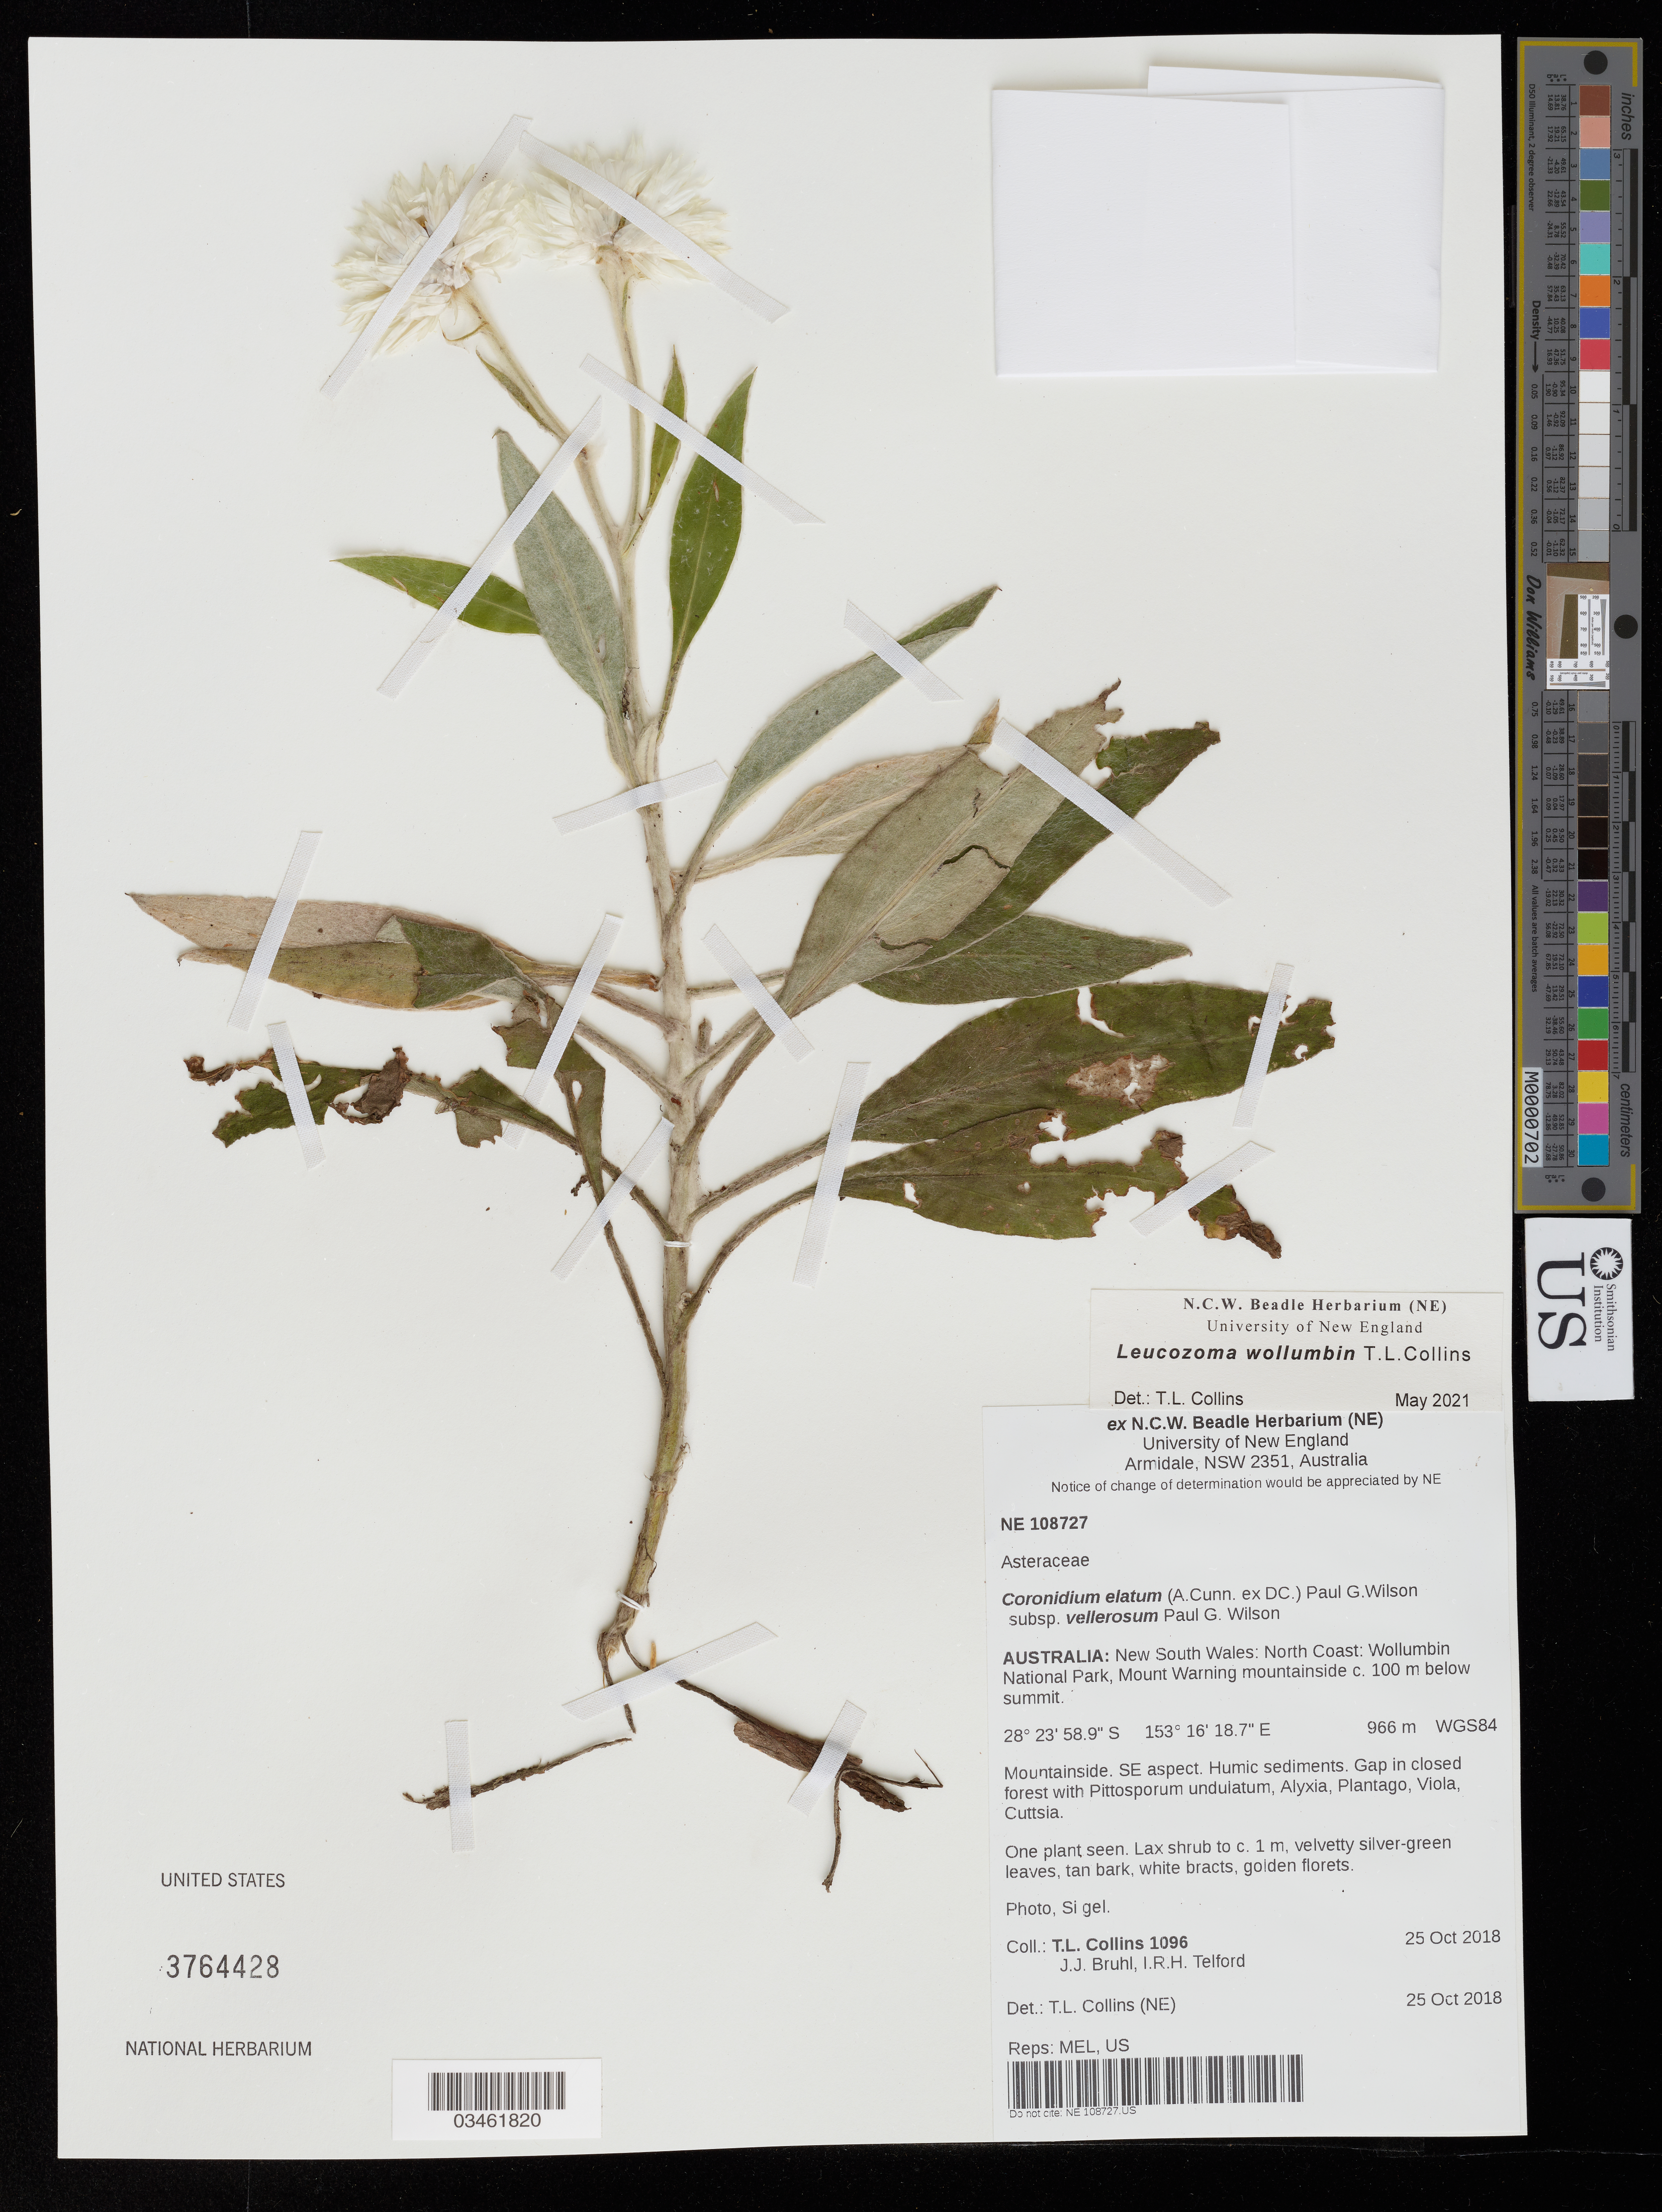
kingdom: Plantae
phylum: Tracheophyta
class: Magnoliopsida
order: Asterales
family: Asteraceae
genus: Leucozoma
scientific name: Leucozoma wollumbin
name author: Collins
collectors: T. Collins, J. Bruhl & I. R. Telford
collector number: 1096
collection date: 2018-10-25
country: Australia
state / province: New South Wales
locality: North Coast: Wollumbin National Park, Mount Warning mountainside c. 100 m below summit.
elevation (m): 966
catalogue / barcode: US 3764428